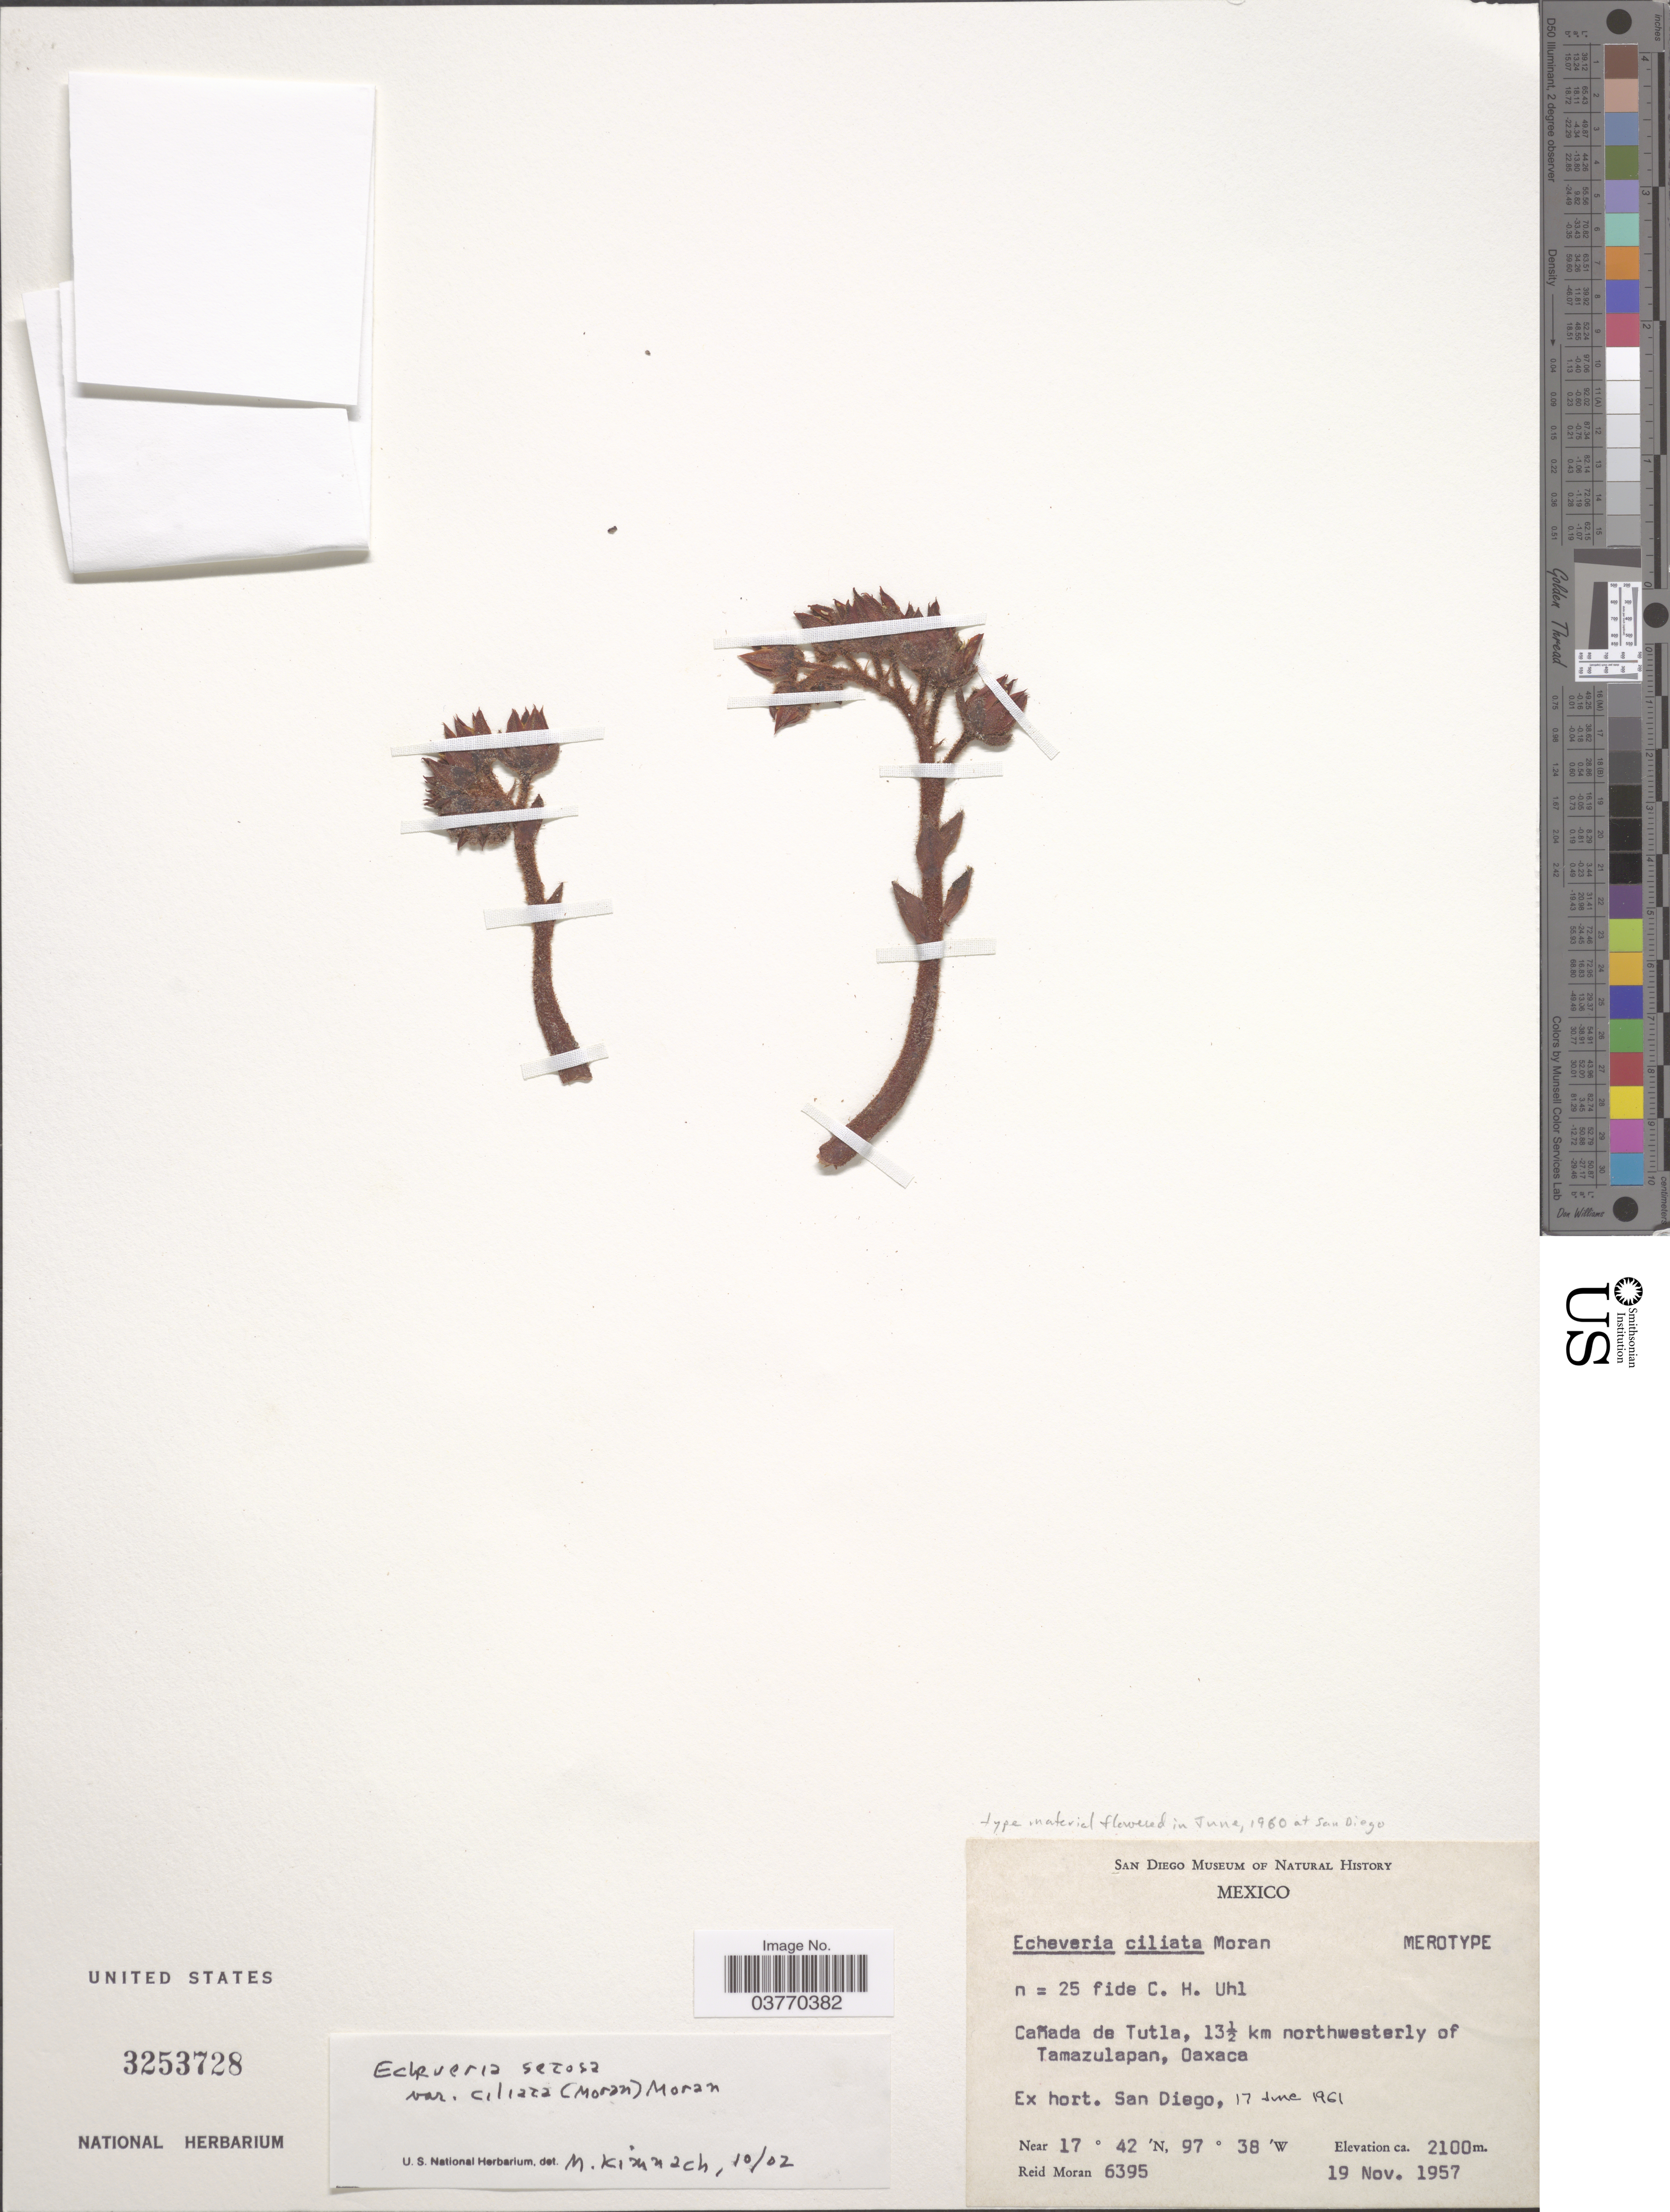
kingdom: Plantae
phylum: Tracheophyta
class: Magnoliopsida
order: Saxifragales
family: Crassulaceae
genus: Echeveria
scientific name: Echeveria setosa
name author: Rose & Purpus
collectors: R. Moran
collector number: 6395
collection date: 1957-11-19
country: Mexico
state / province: Oaxaca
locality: Cañada de Tutla, 13½ km northwesterly of Tamazulapan.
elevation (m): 2100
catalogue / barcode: US 3253728